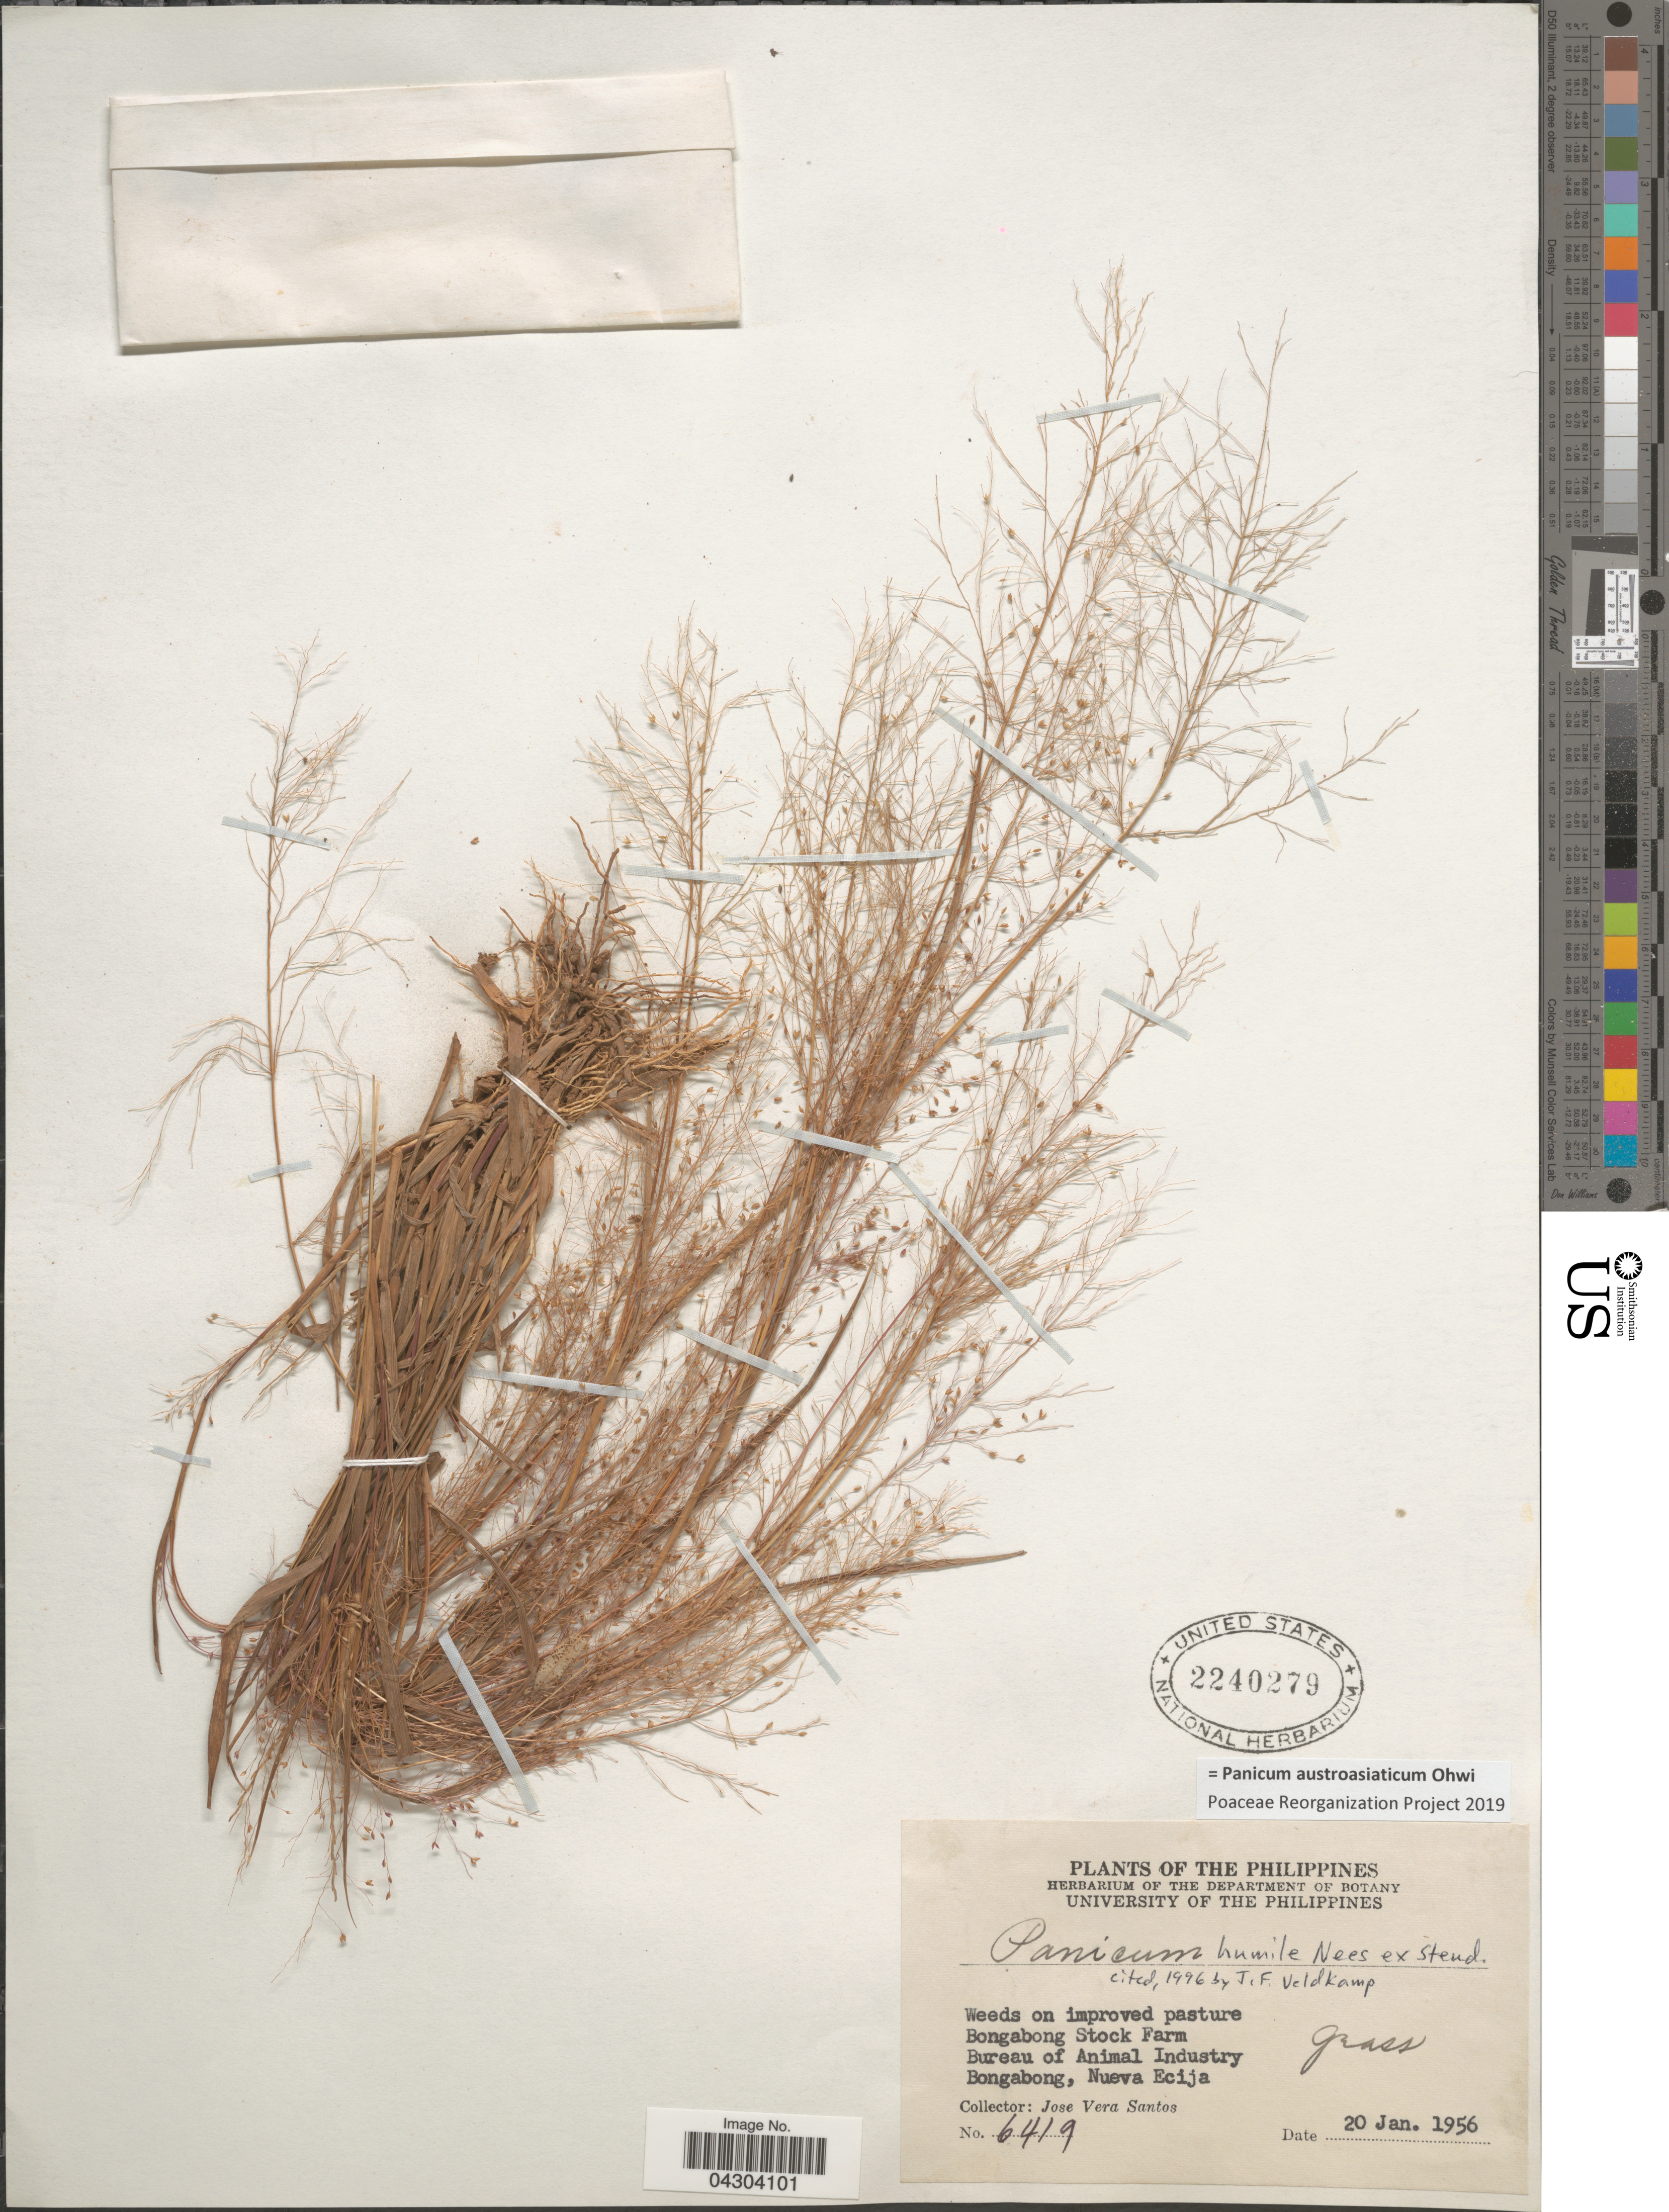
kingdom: Plantae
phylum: Tracheophyta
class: Liliopsida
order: Poales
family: Poaceae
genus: Panicum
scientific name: Panicum austroasiaticum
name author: Ohwi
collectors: J. Vera Santos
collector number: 6419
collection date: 1956-01-20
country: Philippines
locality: Bongabong Stock Farm. Bureau of Animal Industry. Bongabong, Nueva Ecija.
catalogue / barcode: US 2240279